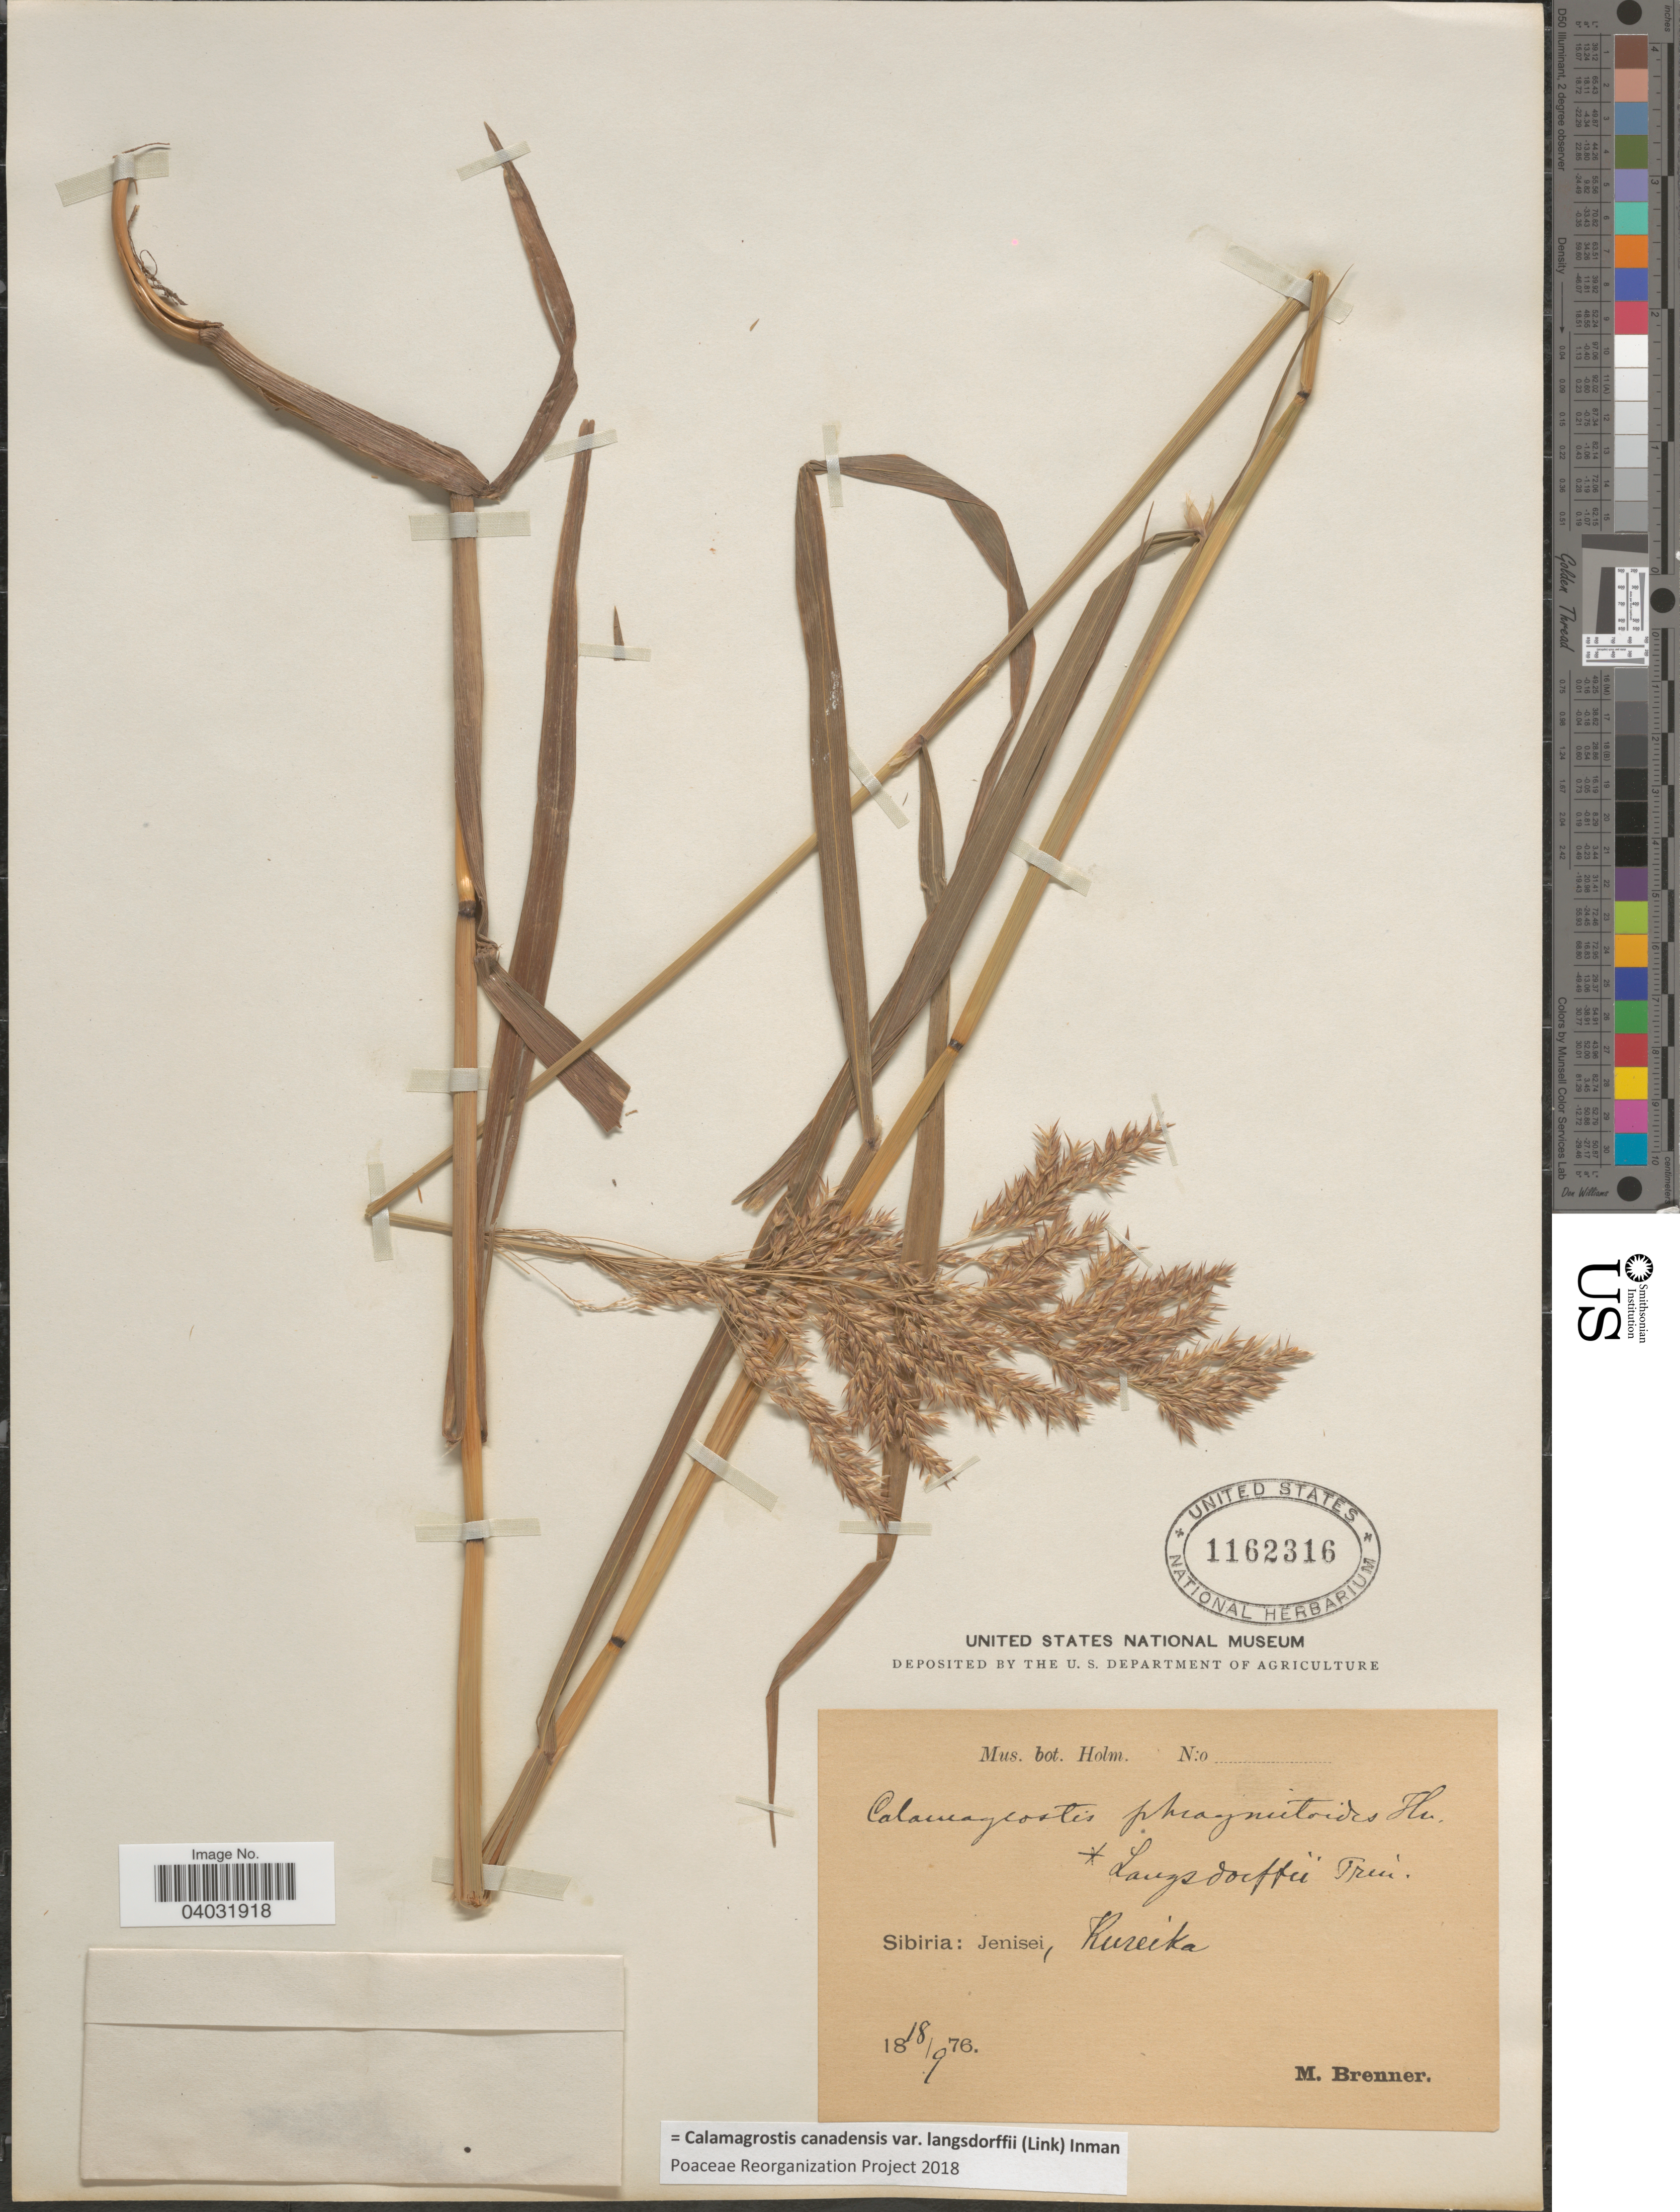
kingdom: Plantae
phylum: Tracheophyta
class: Liliopsida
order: Poales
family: Poaceae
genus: Calamagrostis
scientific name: Calamagrostis canadensis var. langsdorffii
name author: (Link) Inman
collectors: M. Brenner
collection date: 1876-09-18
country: Russian Federation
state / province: Krasnoyarsk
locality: Sibiria: Jenisei, Rureika.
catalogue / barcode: US 1162316